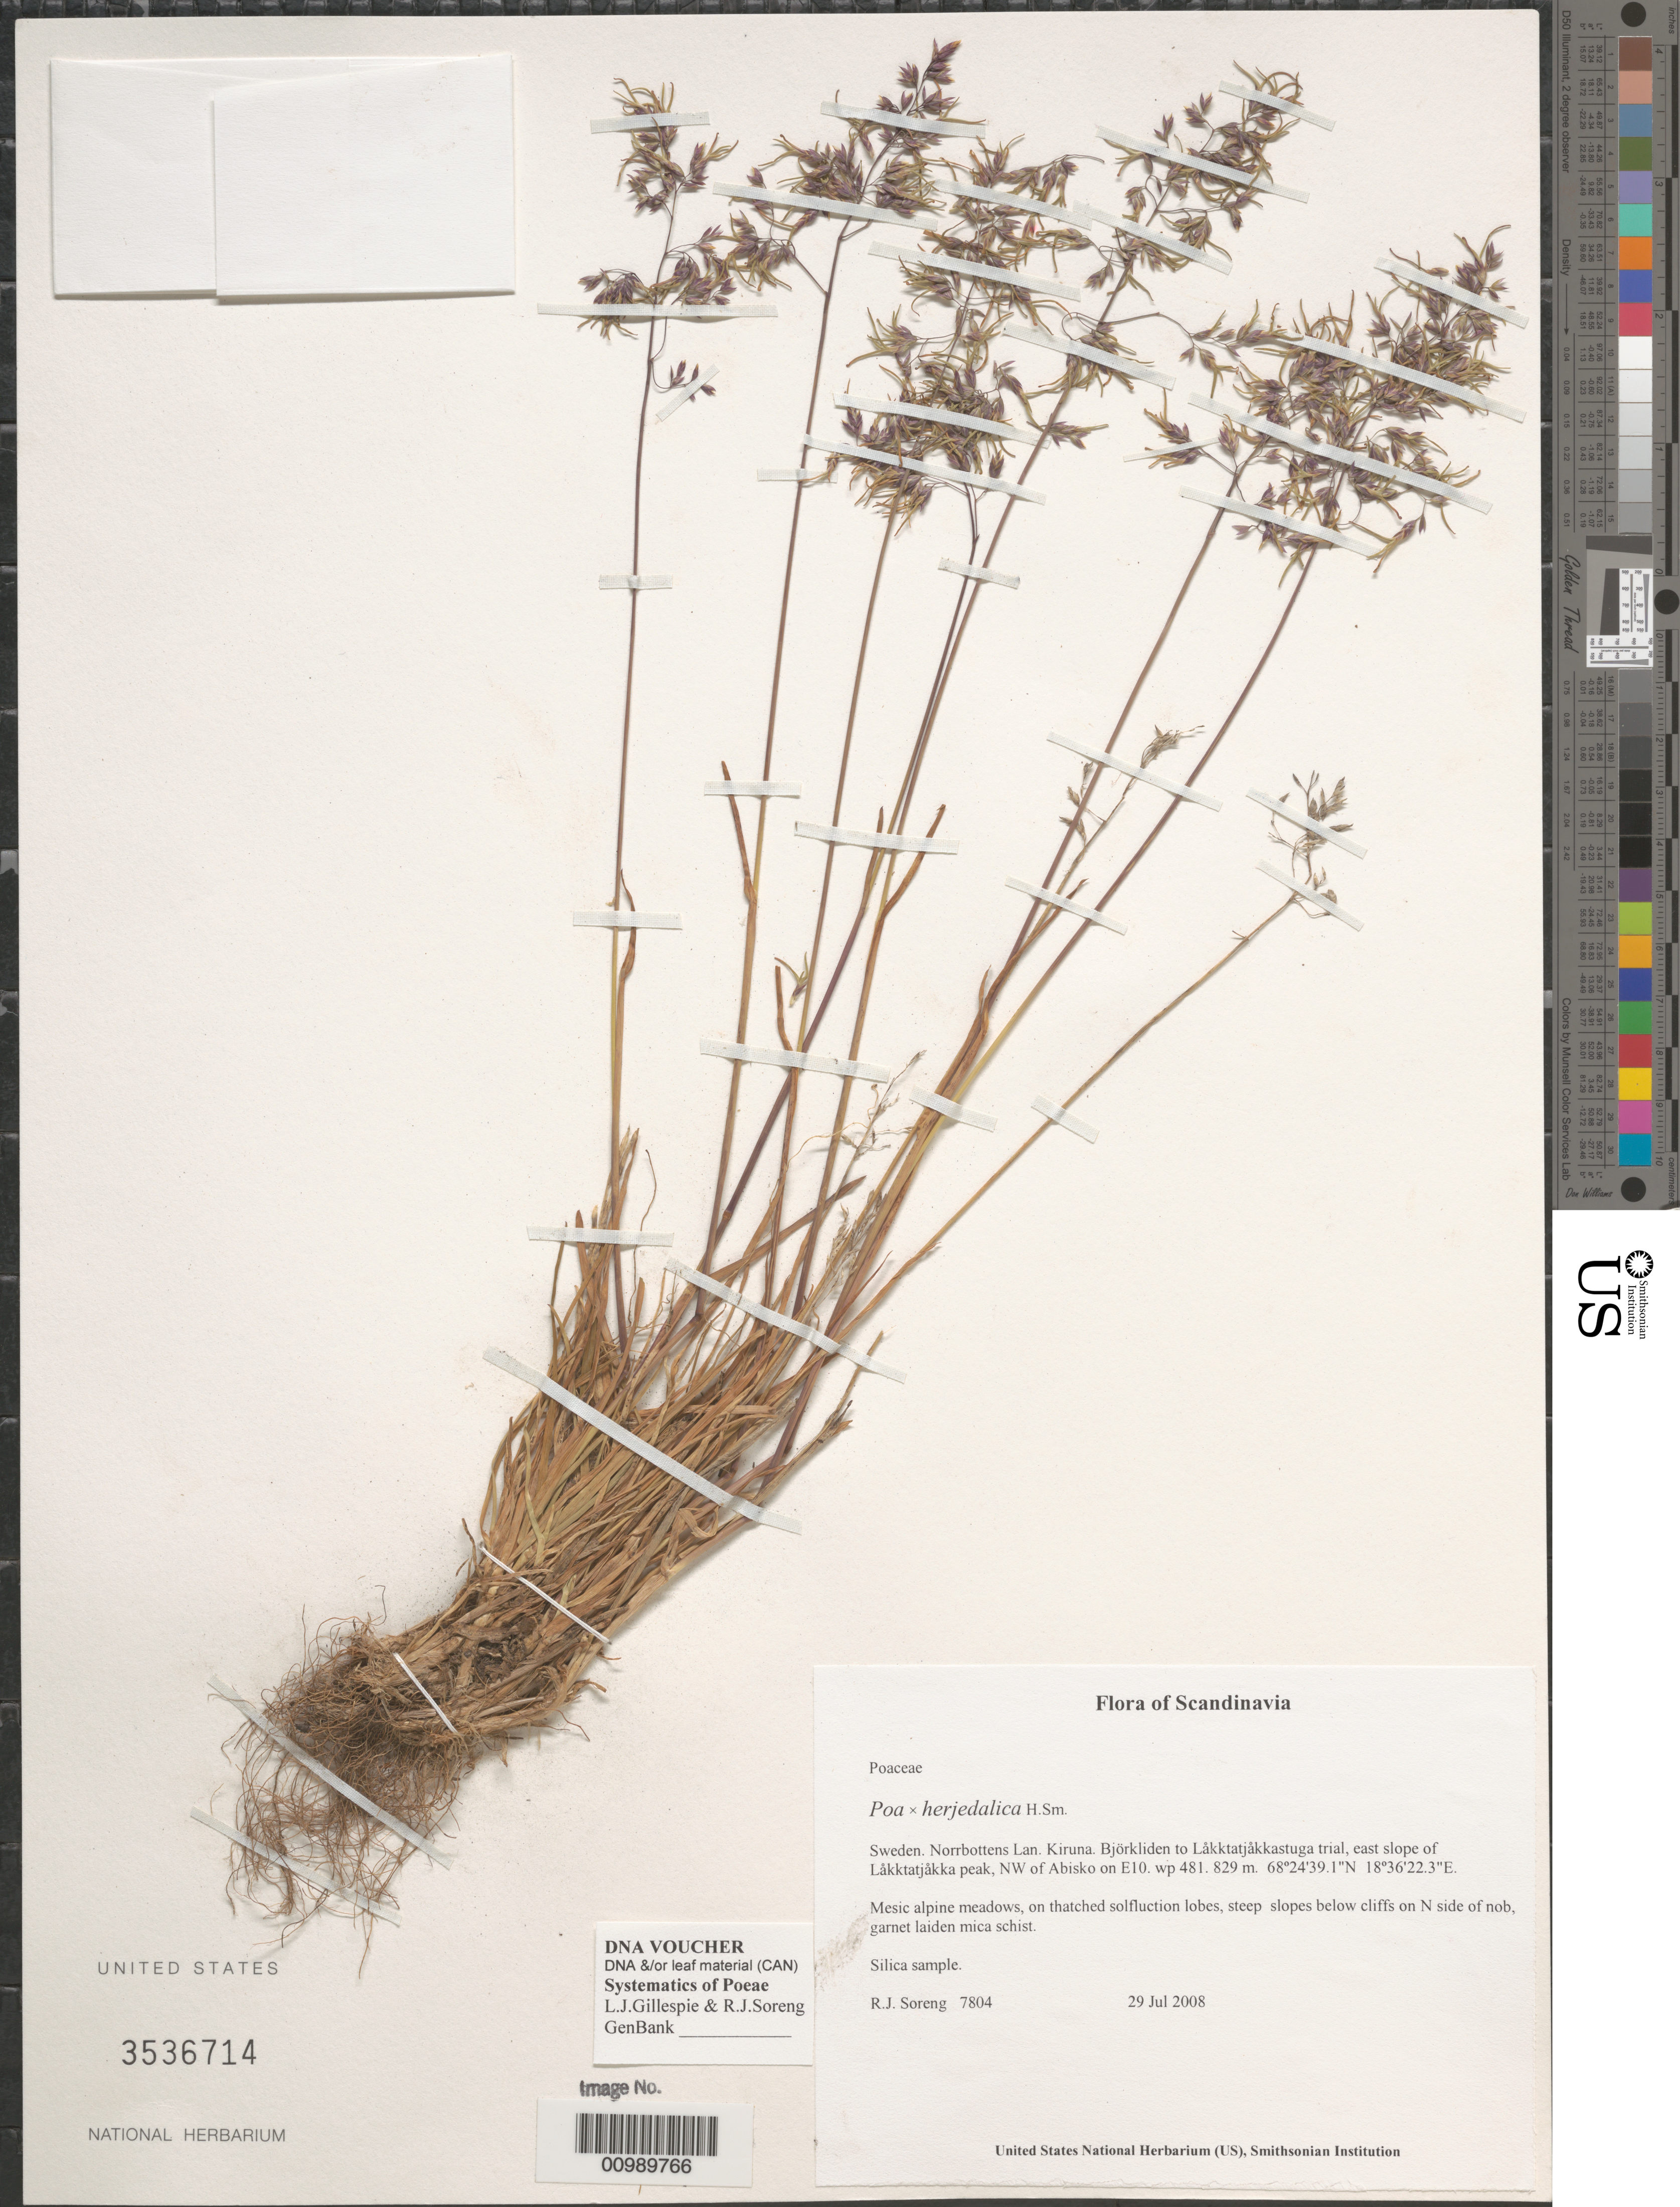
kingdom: Plantae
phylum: Tracheophyta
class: Liliopsida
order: Poales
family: Poaceae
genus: Poa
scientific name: Poa herjedalica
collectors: R. J. Soreng & N. L. Soreng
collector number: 7804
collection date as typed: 29 Jul 2008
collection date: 2008-07-29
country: Sweden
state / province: Norrbotten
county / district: Kiruna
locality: Björkliden to Låkktatjåkkastuga trial, east slope of Låkktatjåkka peak, NW of Abisko on E10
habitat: Mesic alpine meadows, on thatched solfluction lobes, steep slopes below cliffs on N side of nob, garnet laiden mica schist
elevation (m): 829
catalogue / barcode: US 3536714